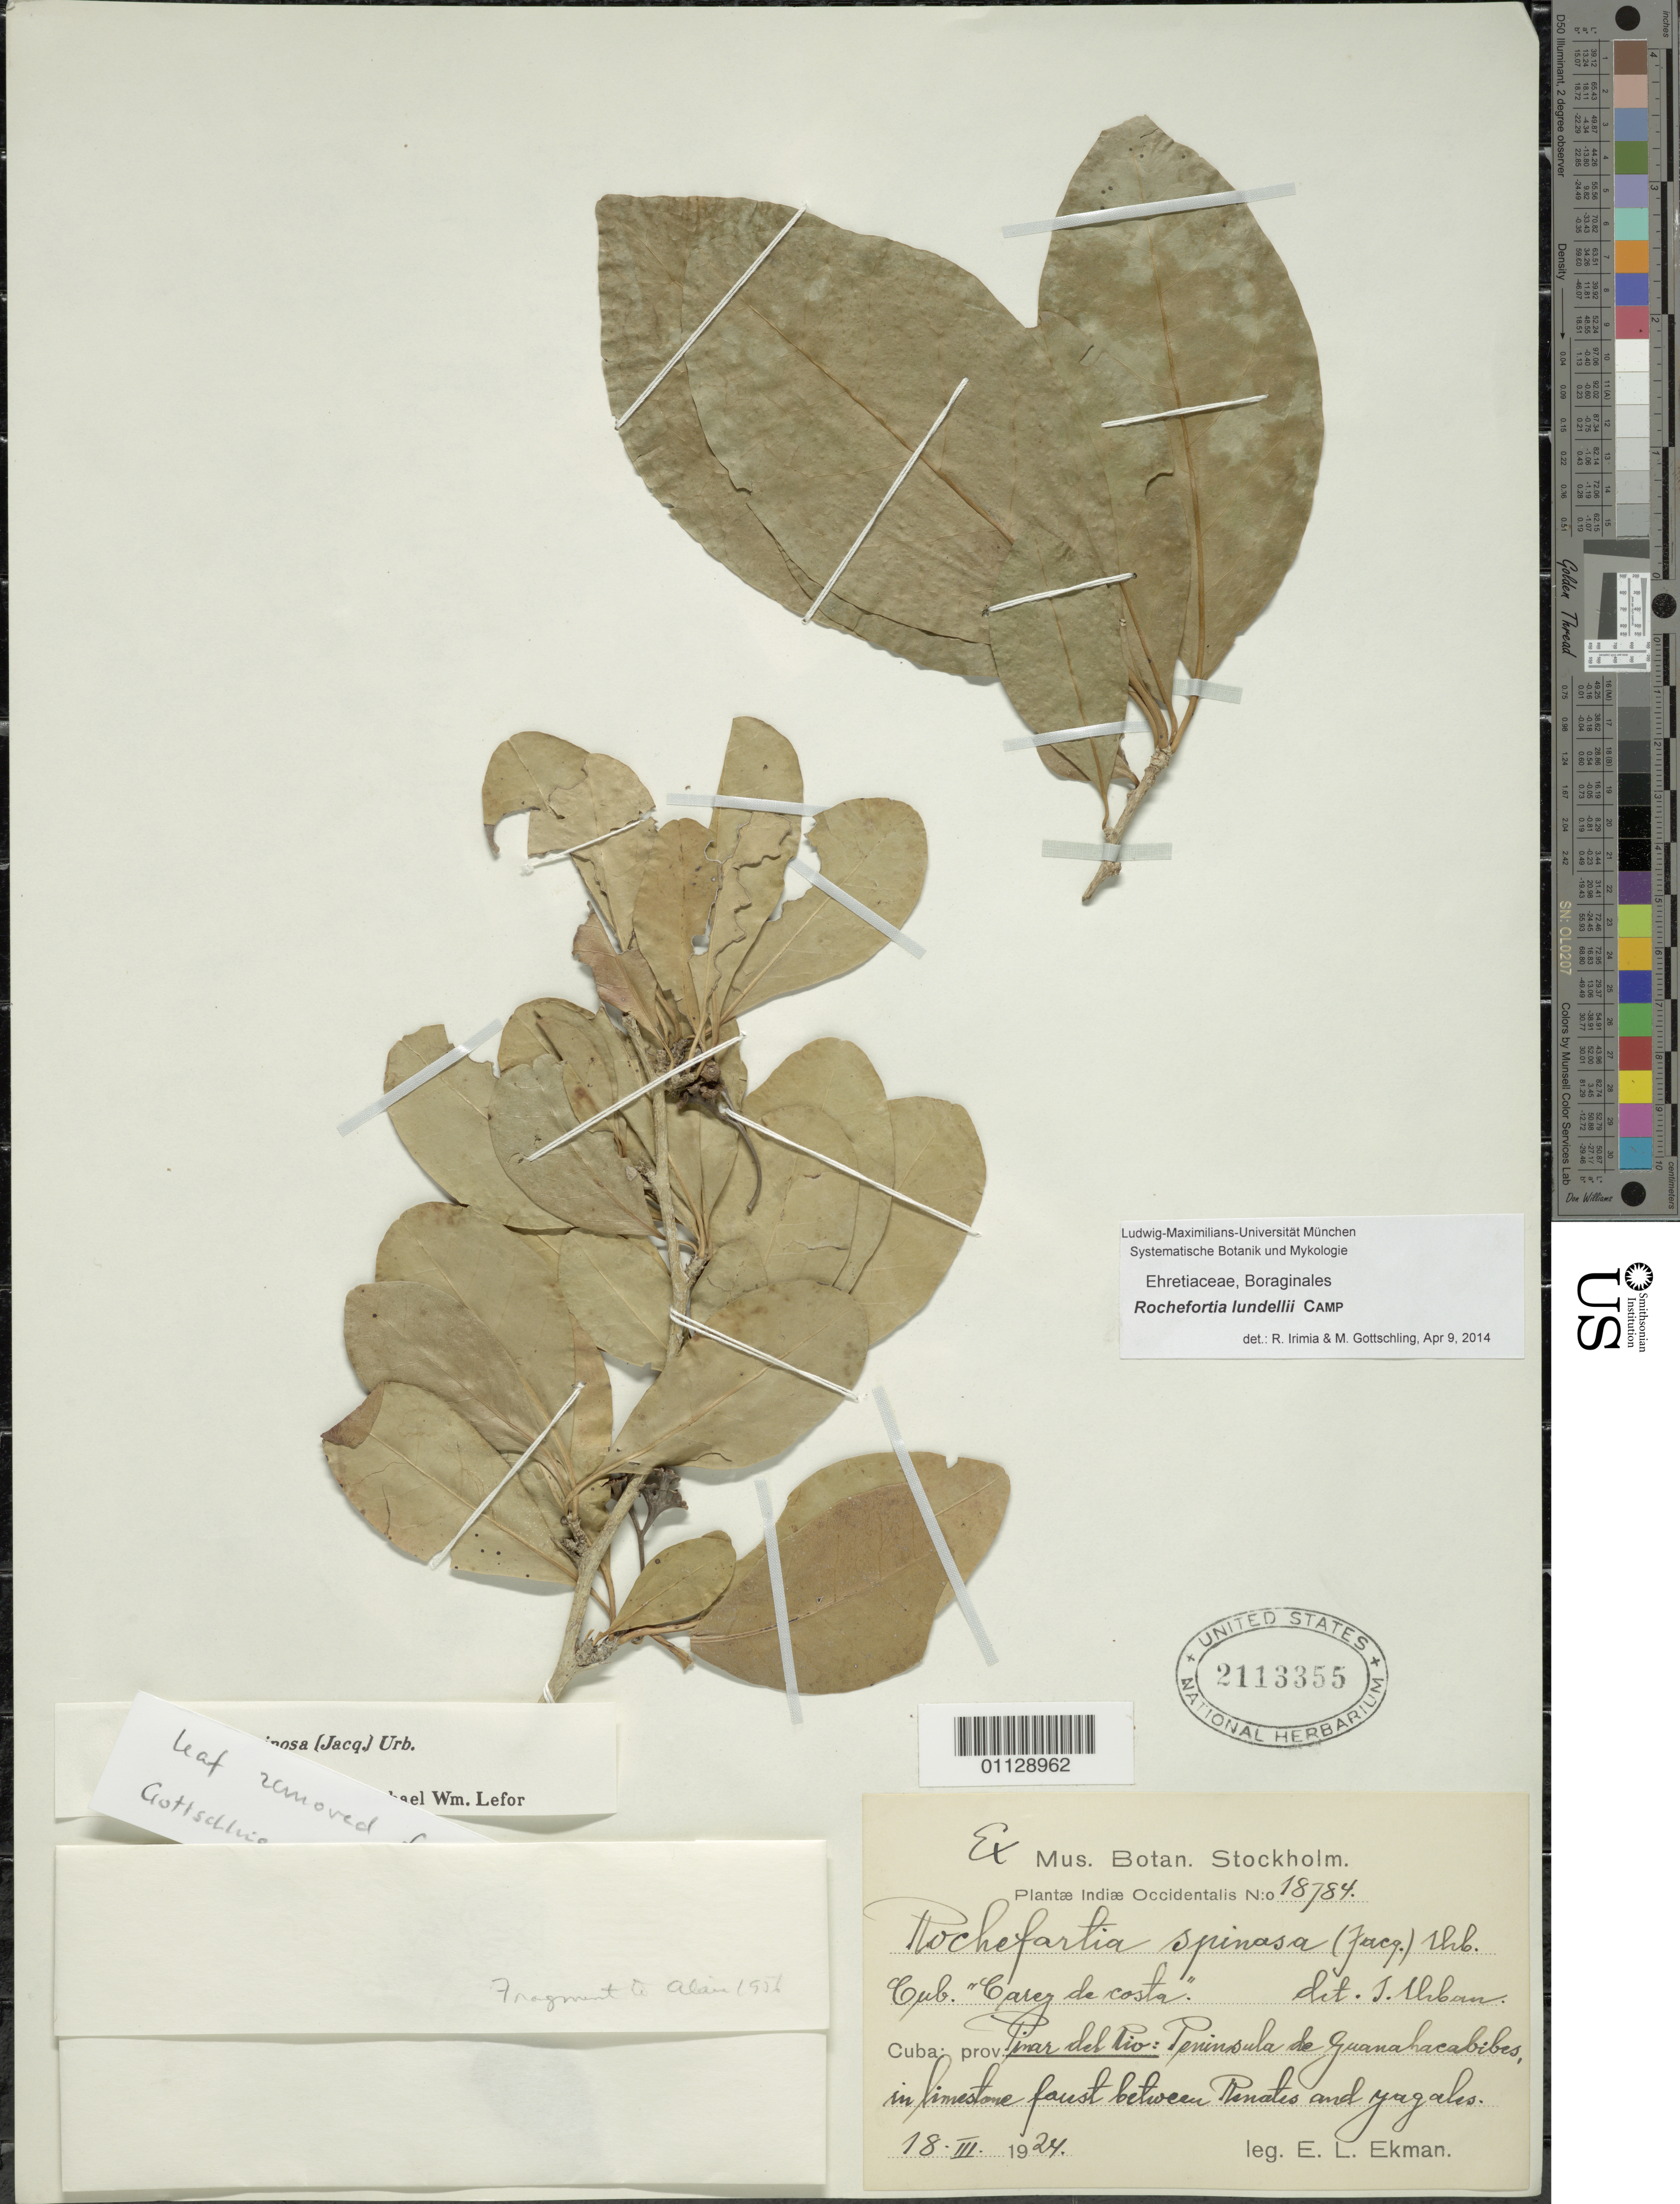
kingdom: Plantae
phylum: Tracheophyta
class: Magnoliopsida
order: Boraginales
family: Ehretiaceae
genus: Rochefortia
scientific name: Rochefortia spinosa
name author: (Jacq.) Urb.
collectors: E. L. Ekman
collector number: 18784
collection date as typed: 19 Mar 1924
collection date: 1924-03-19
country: Cuba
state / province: Pinar del Rio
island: Cuba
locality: Peninsula de Guanahavabibes, in limestone faust between Renatis and Yagales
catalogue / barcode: US 2113355